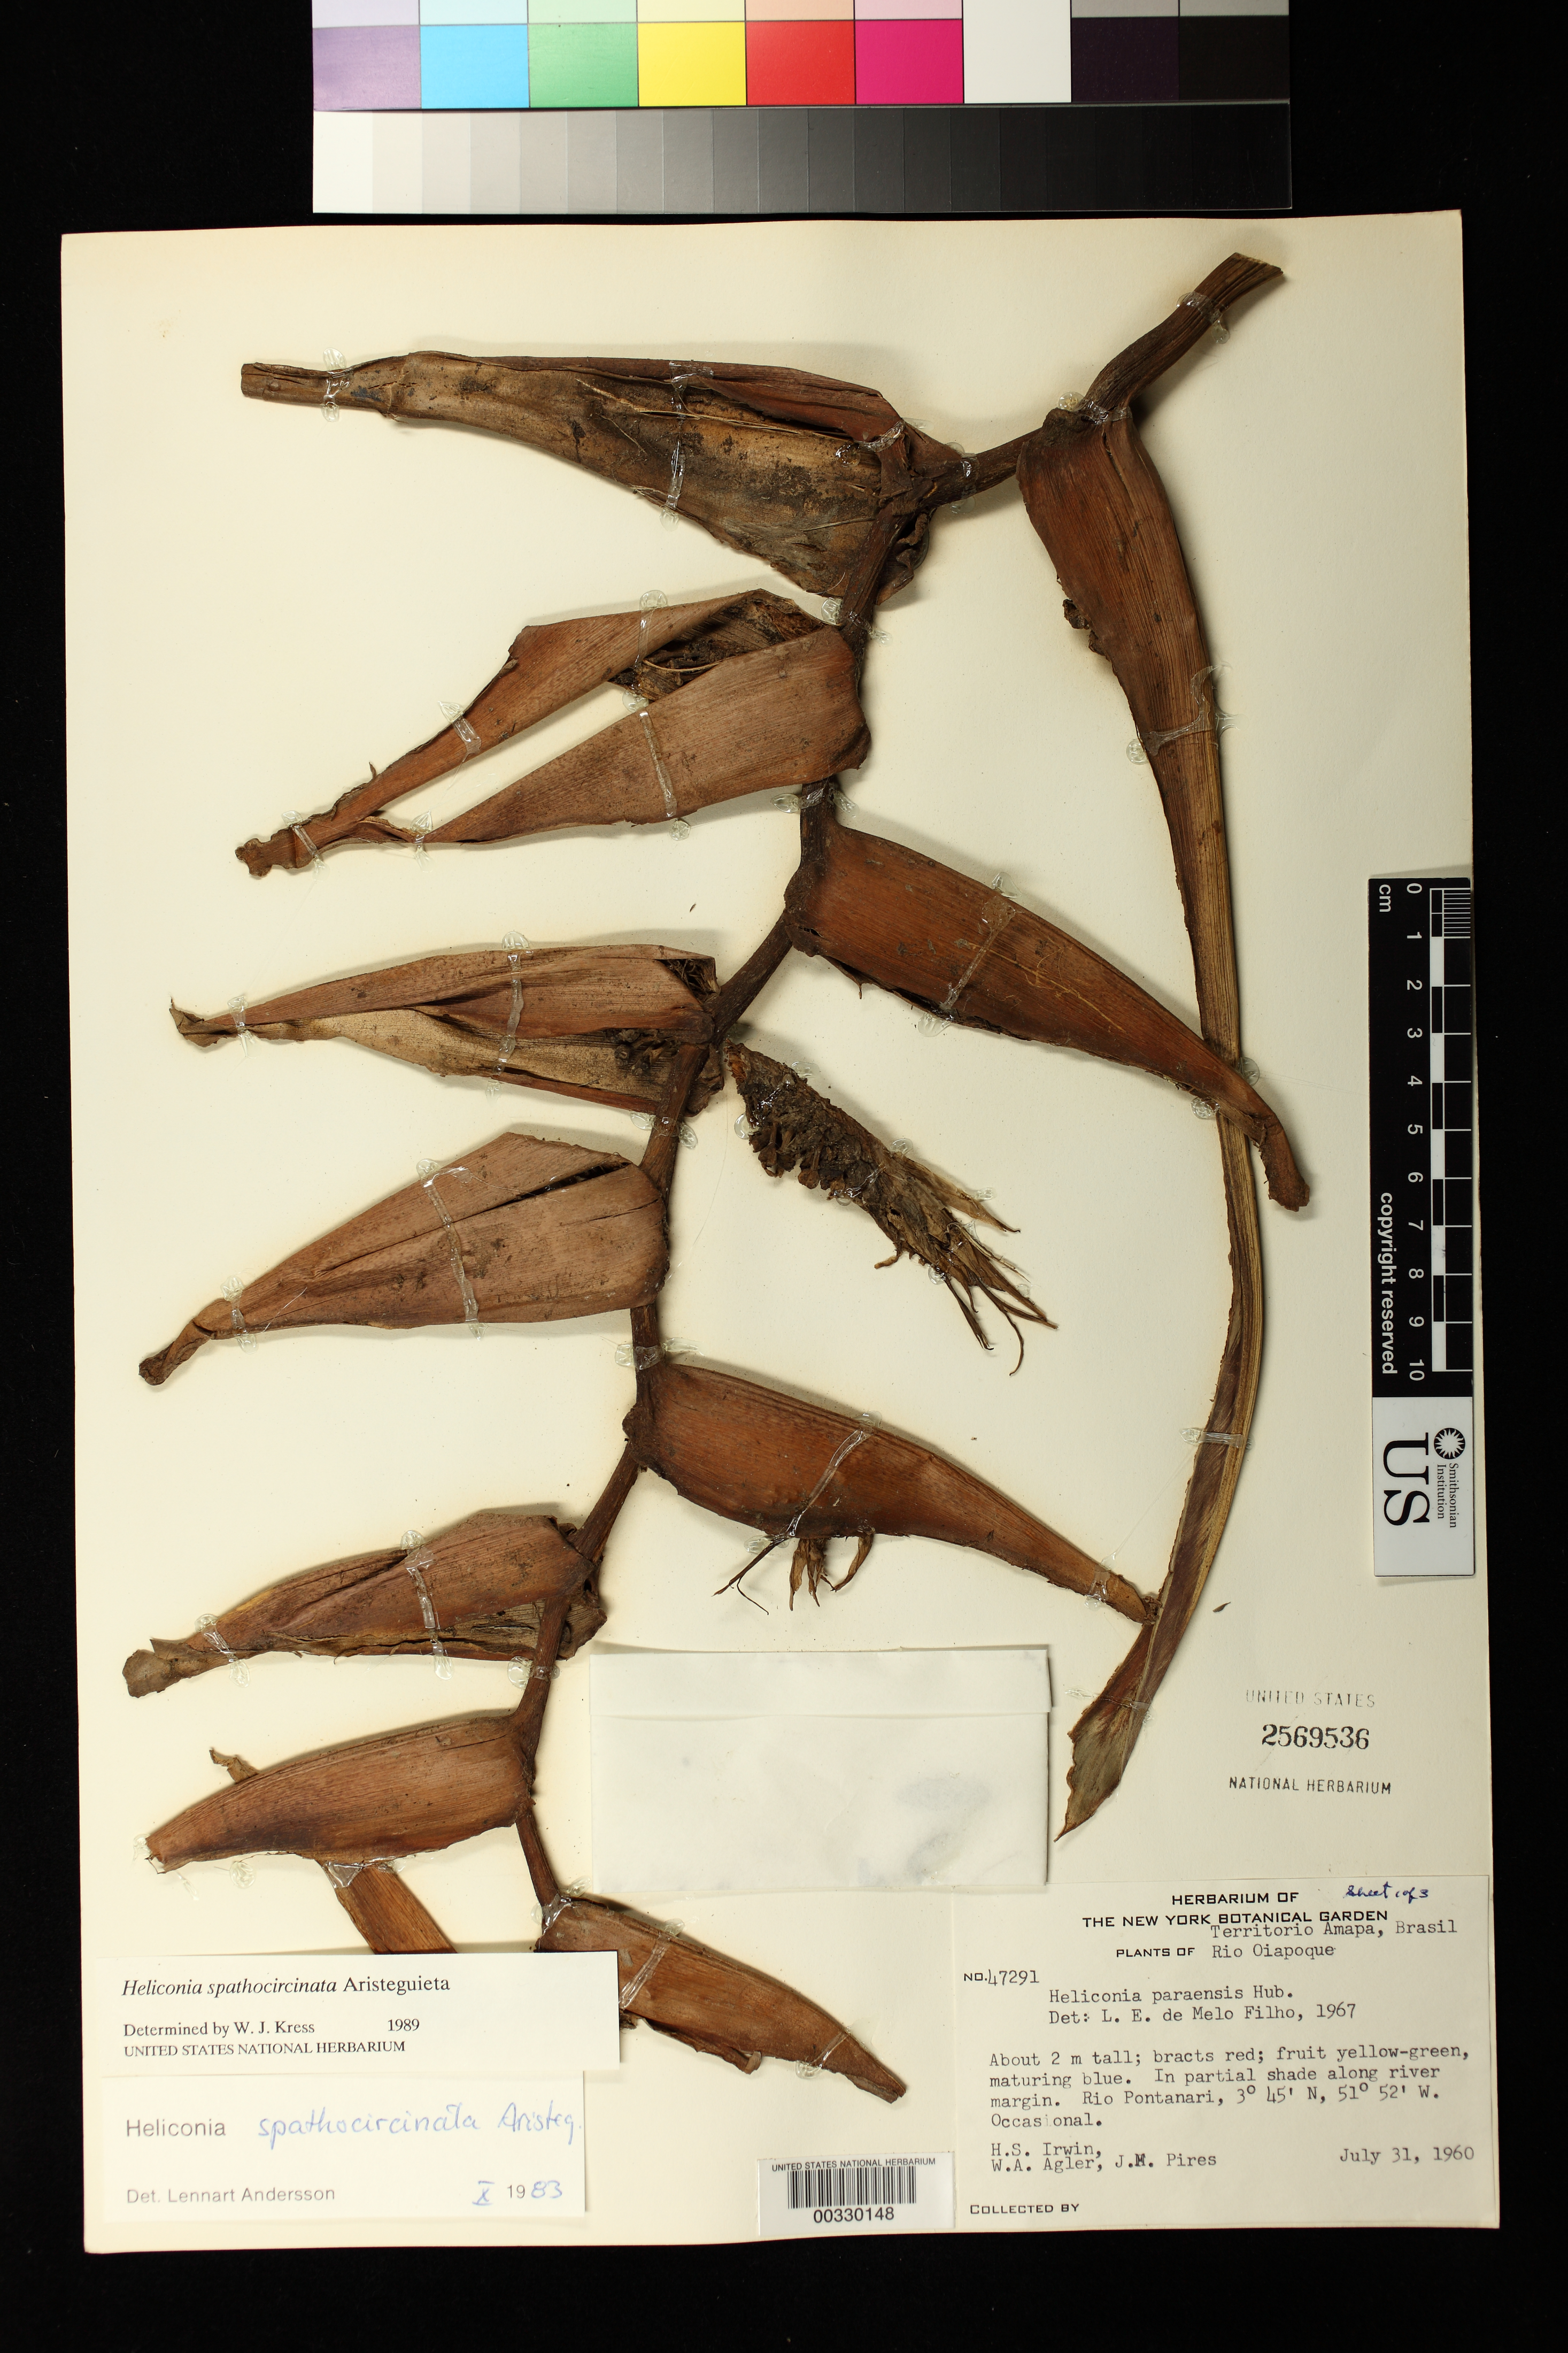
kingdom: Plantae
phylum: Tracheophyta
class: Liliopsida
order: Zingiberales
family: Heliconiaceae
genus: Heliconia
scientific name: Heliconia spathocircinata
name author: Aristeg.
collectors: H. Irwin, W. A. Agler & J. M. Pires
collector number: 47291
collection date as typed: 31 Jul 1960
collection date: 1960-07-31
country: Brazil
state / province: Amapá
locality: Plants of rio oiapoque, in partial shade along river margin, rio pontanari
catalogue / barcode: US 2569536